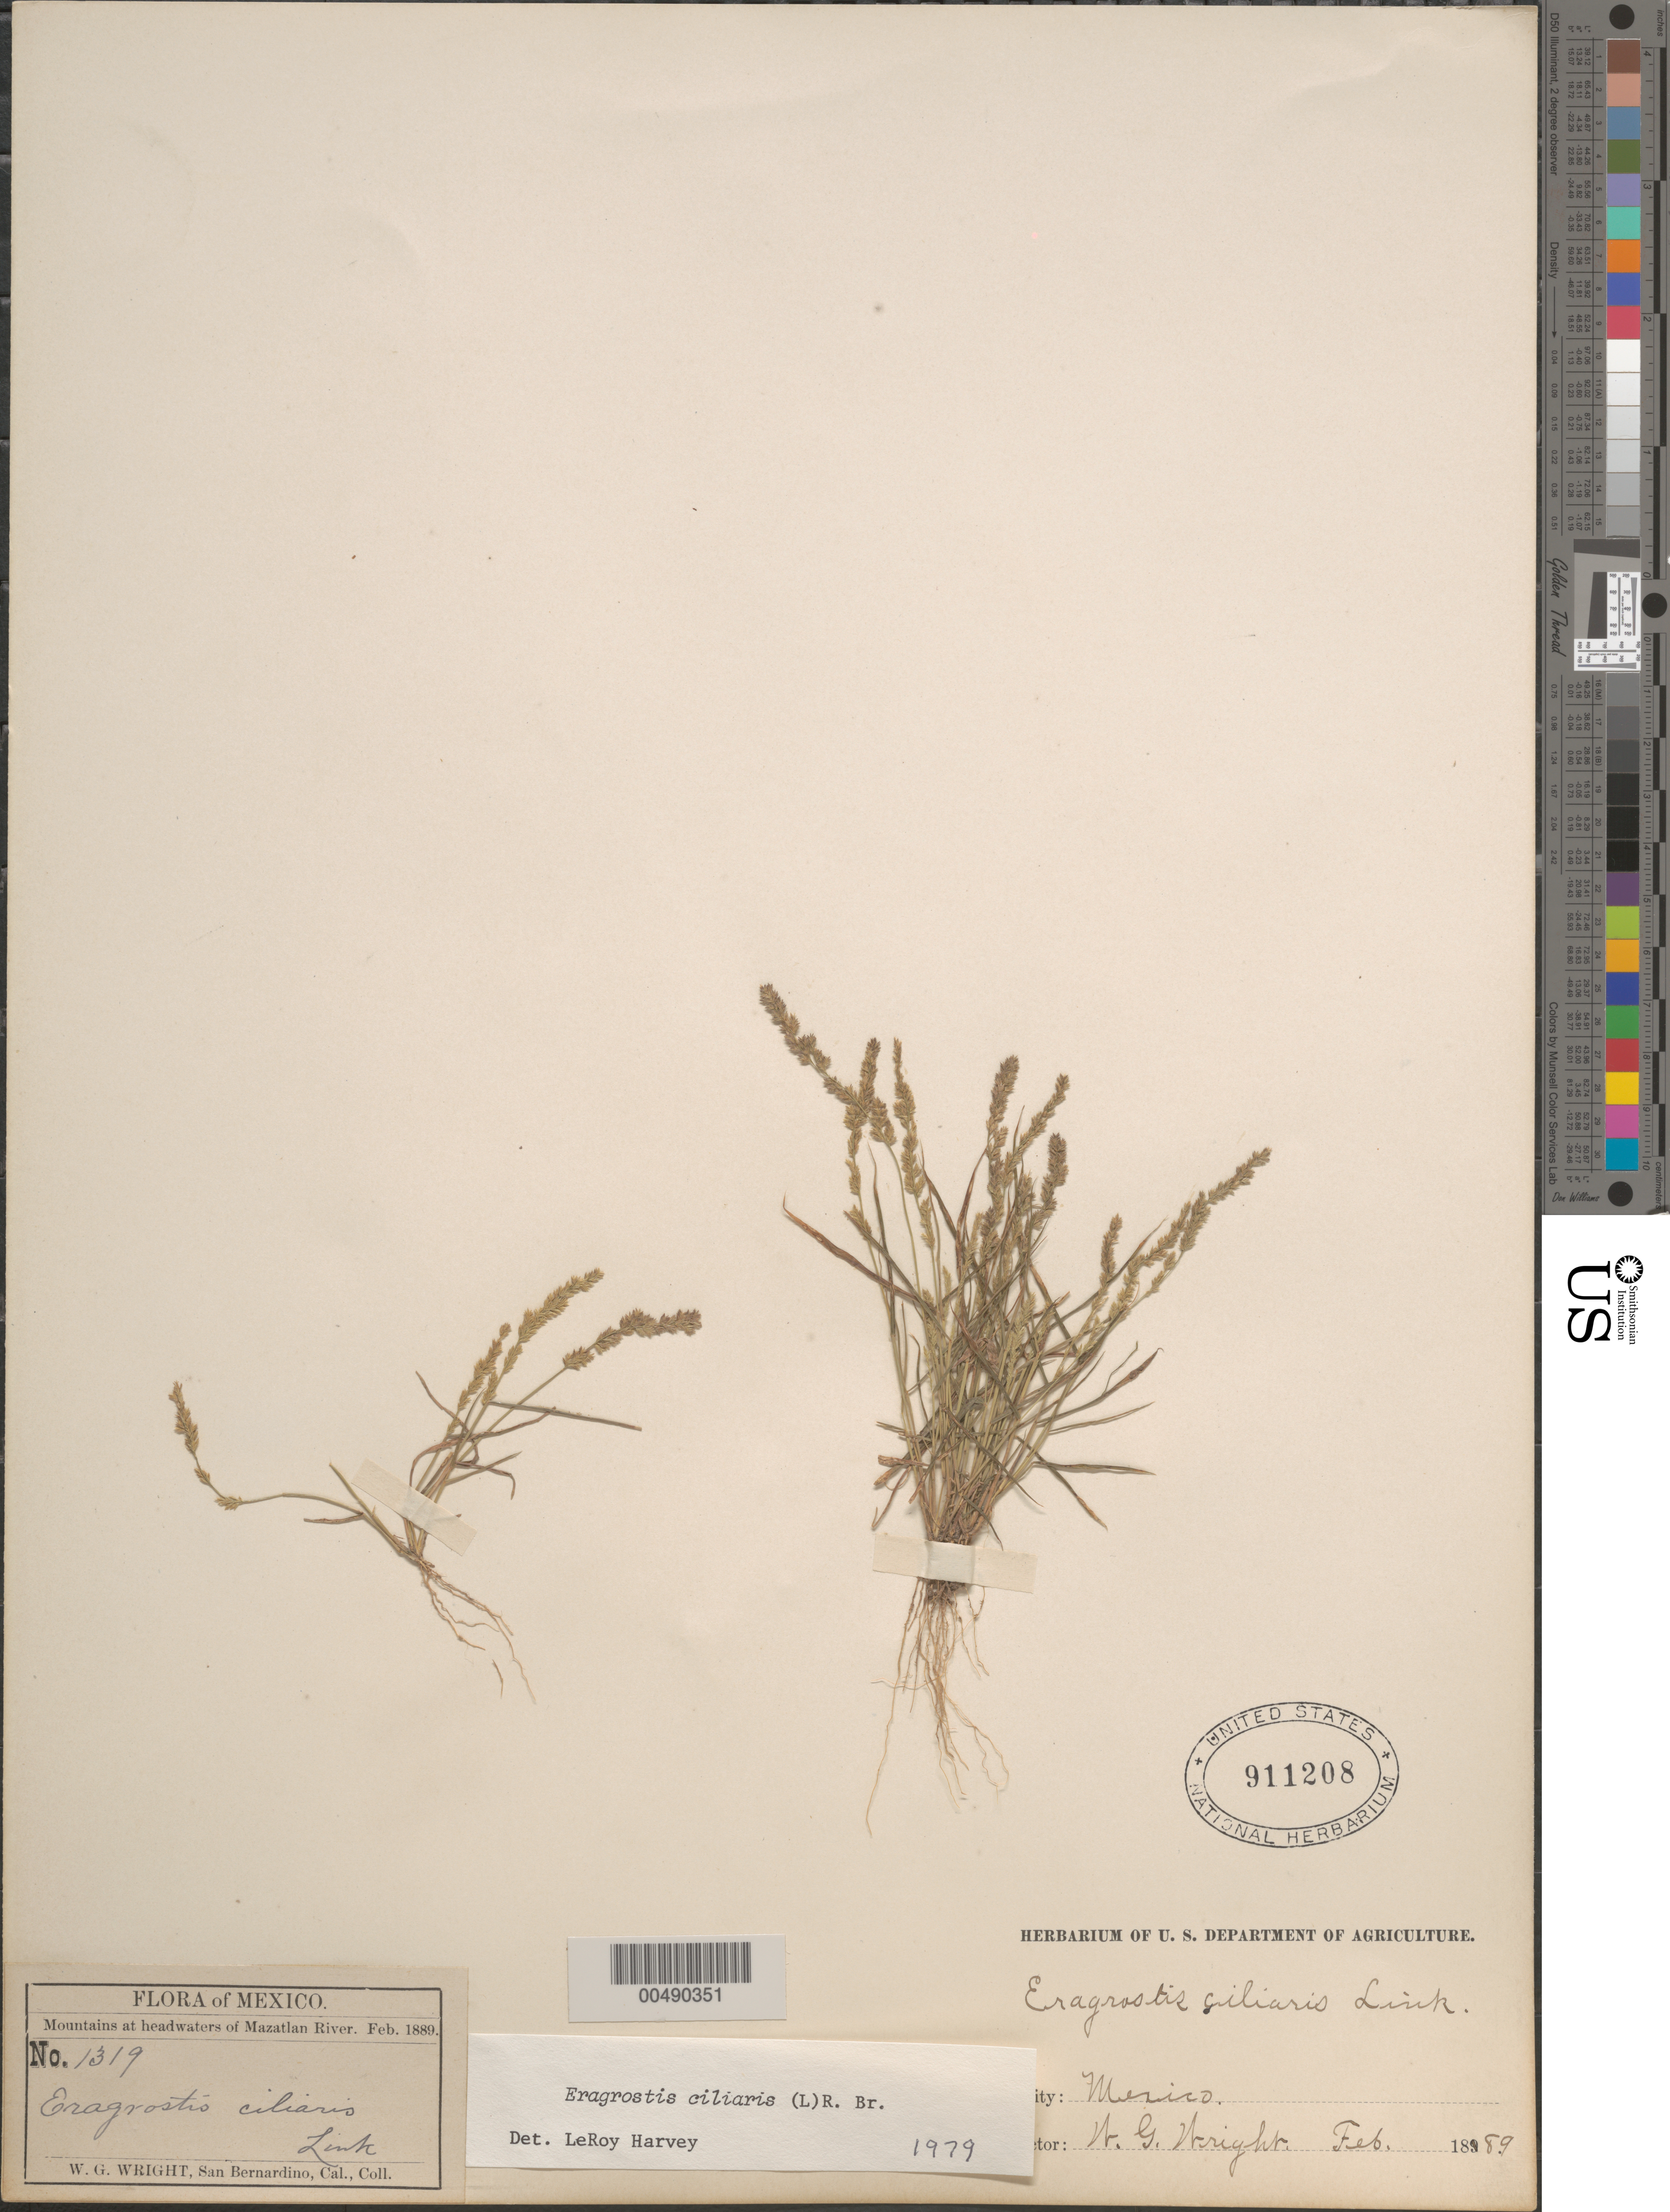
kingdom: Plantae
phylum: Tracheophyta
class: Liliopsida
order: Poales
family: Poaceae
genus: Eragrostis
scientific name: Eragrostis ciliaris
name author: (L.) R. Br.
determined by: Harvey, L.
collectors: W. G. Wright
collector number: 1319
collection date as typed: Feb 1889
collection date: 1889-02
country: Mexico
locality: Mts at headwaters of Mazatlan River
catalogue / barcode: US 911208